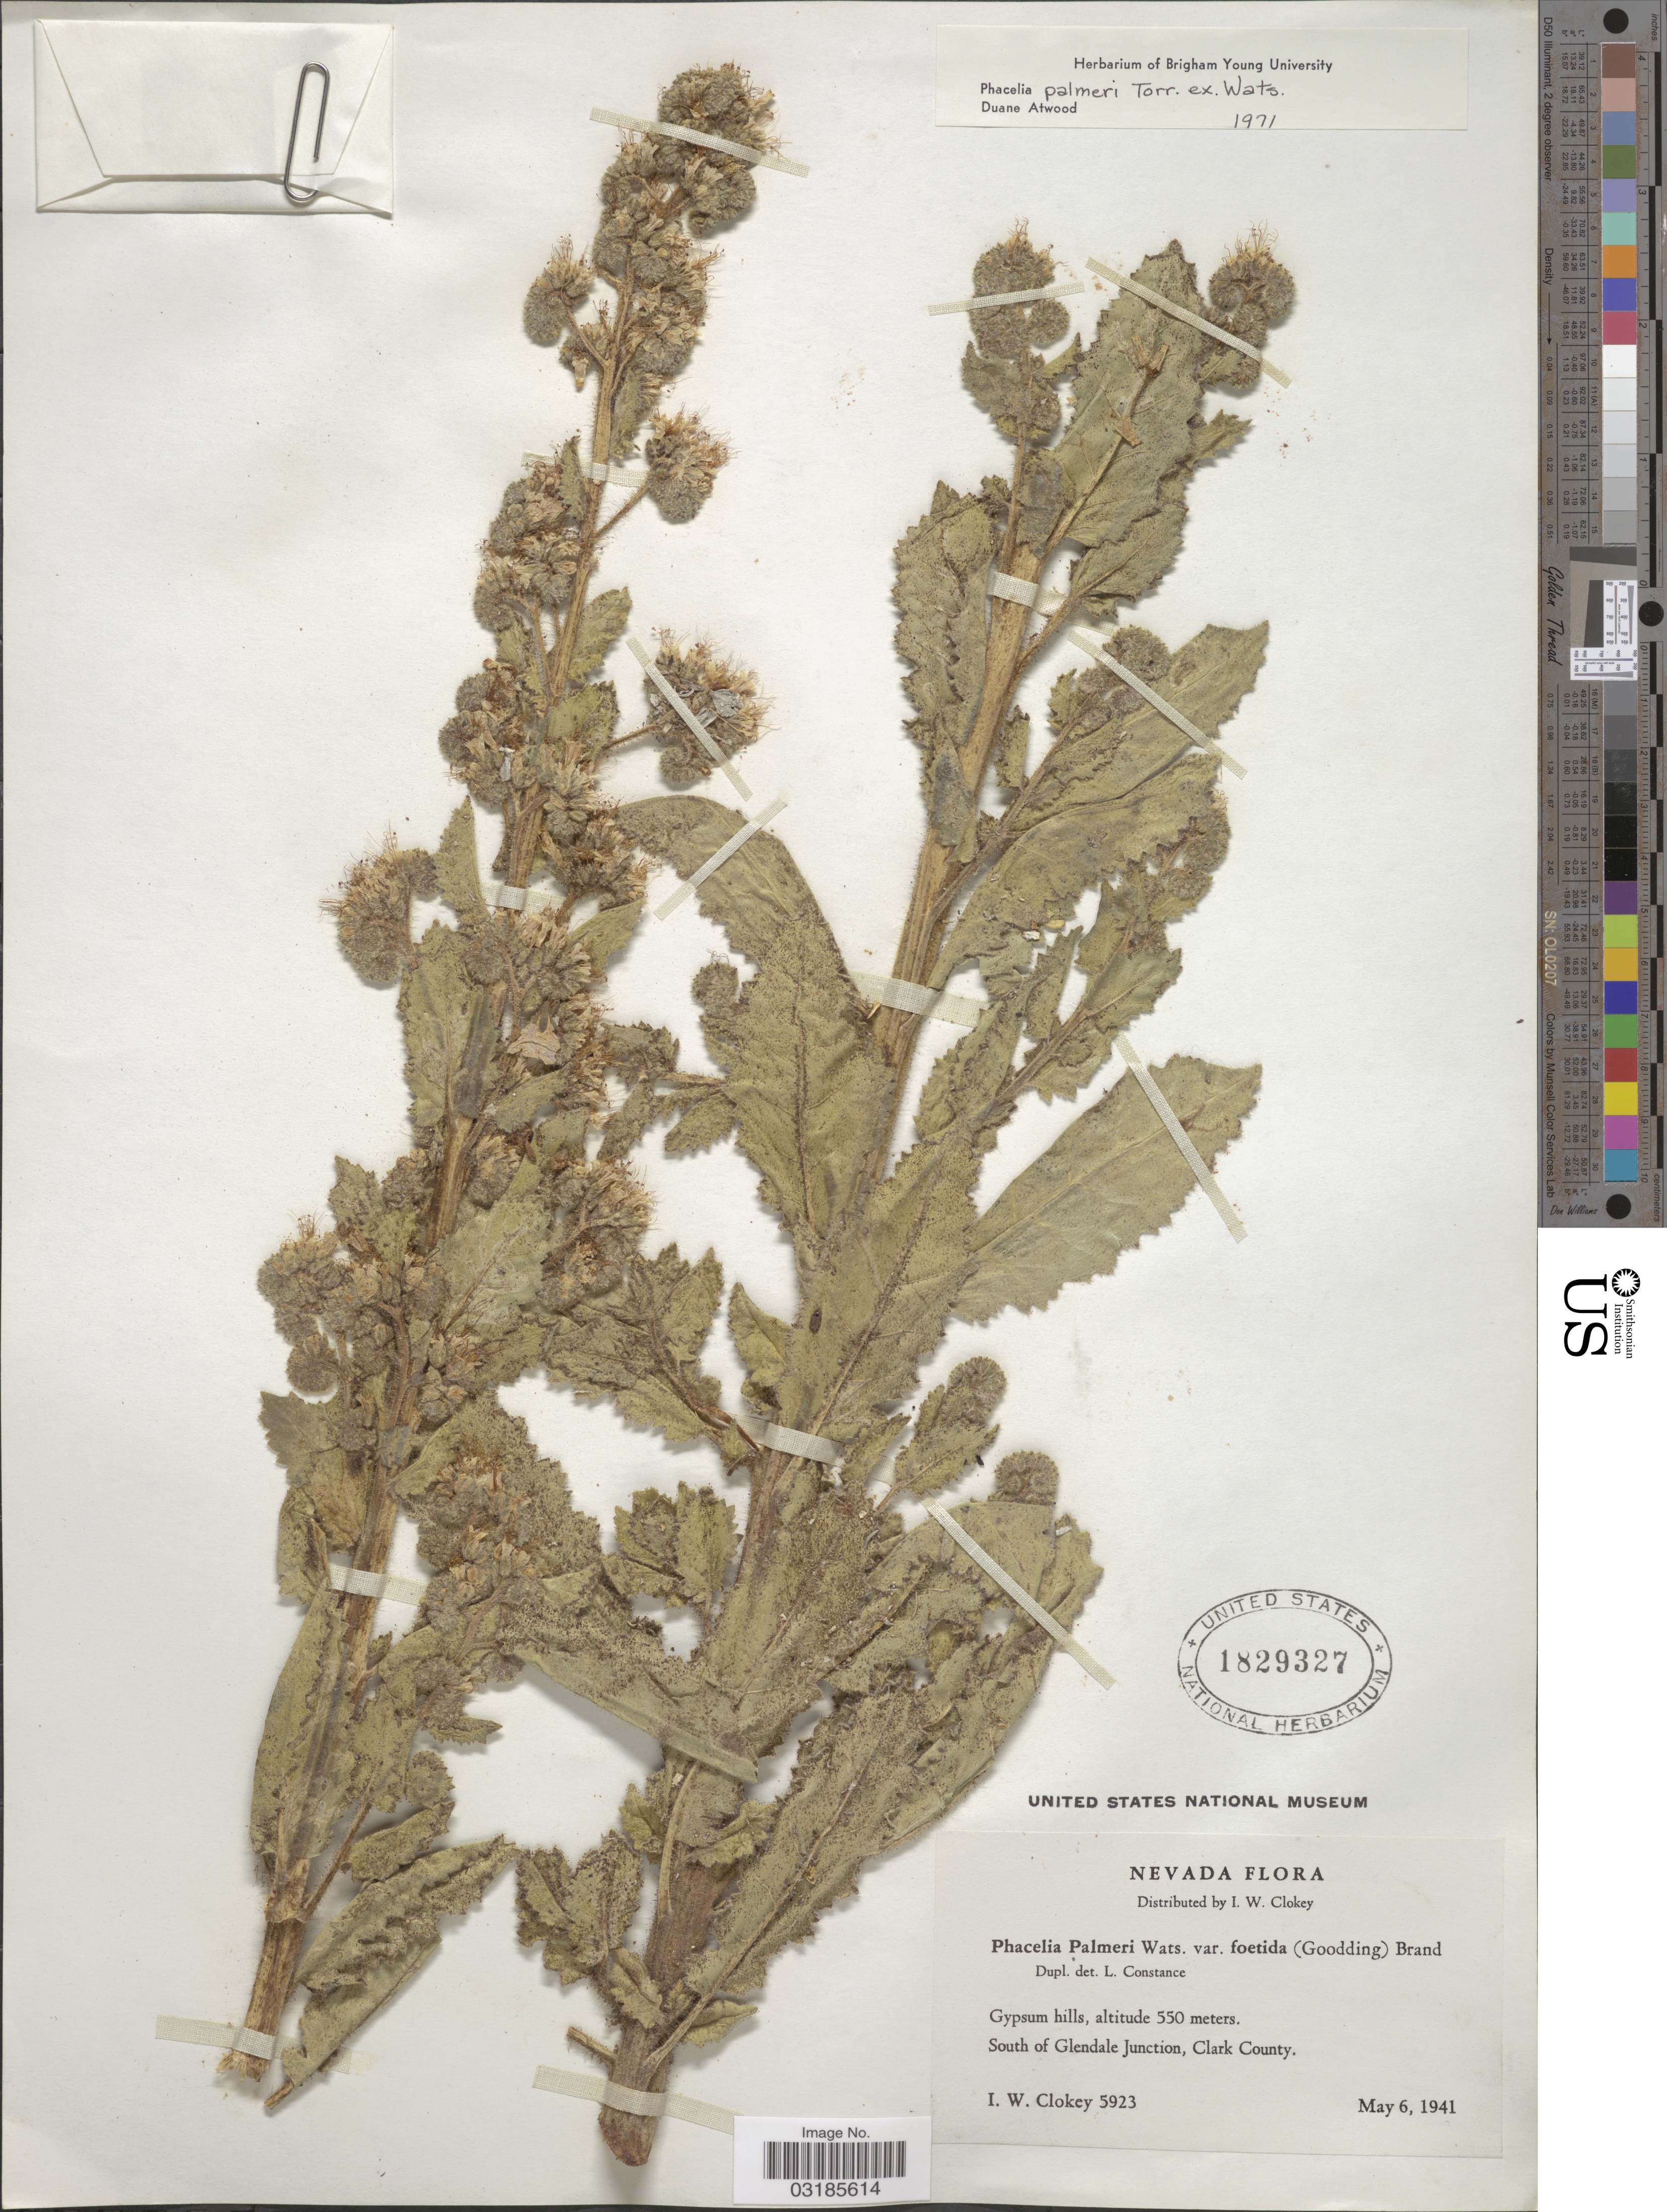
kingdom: Plantae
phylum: Tracheophyta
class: Magnoliopsida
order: Boraginales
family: Hydrophyllaceae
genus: Phacelia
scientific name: Phacelia palmeri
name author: Torr. ex S. Watson in C. King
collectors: I. W. Clokey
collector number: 5923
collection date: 1941-05-06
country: United States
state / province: Nevada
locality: Gypsum hills, South of Glendale Junction, Clark County.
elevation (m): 550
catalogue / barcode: US 1829327